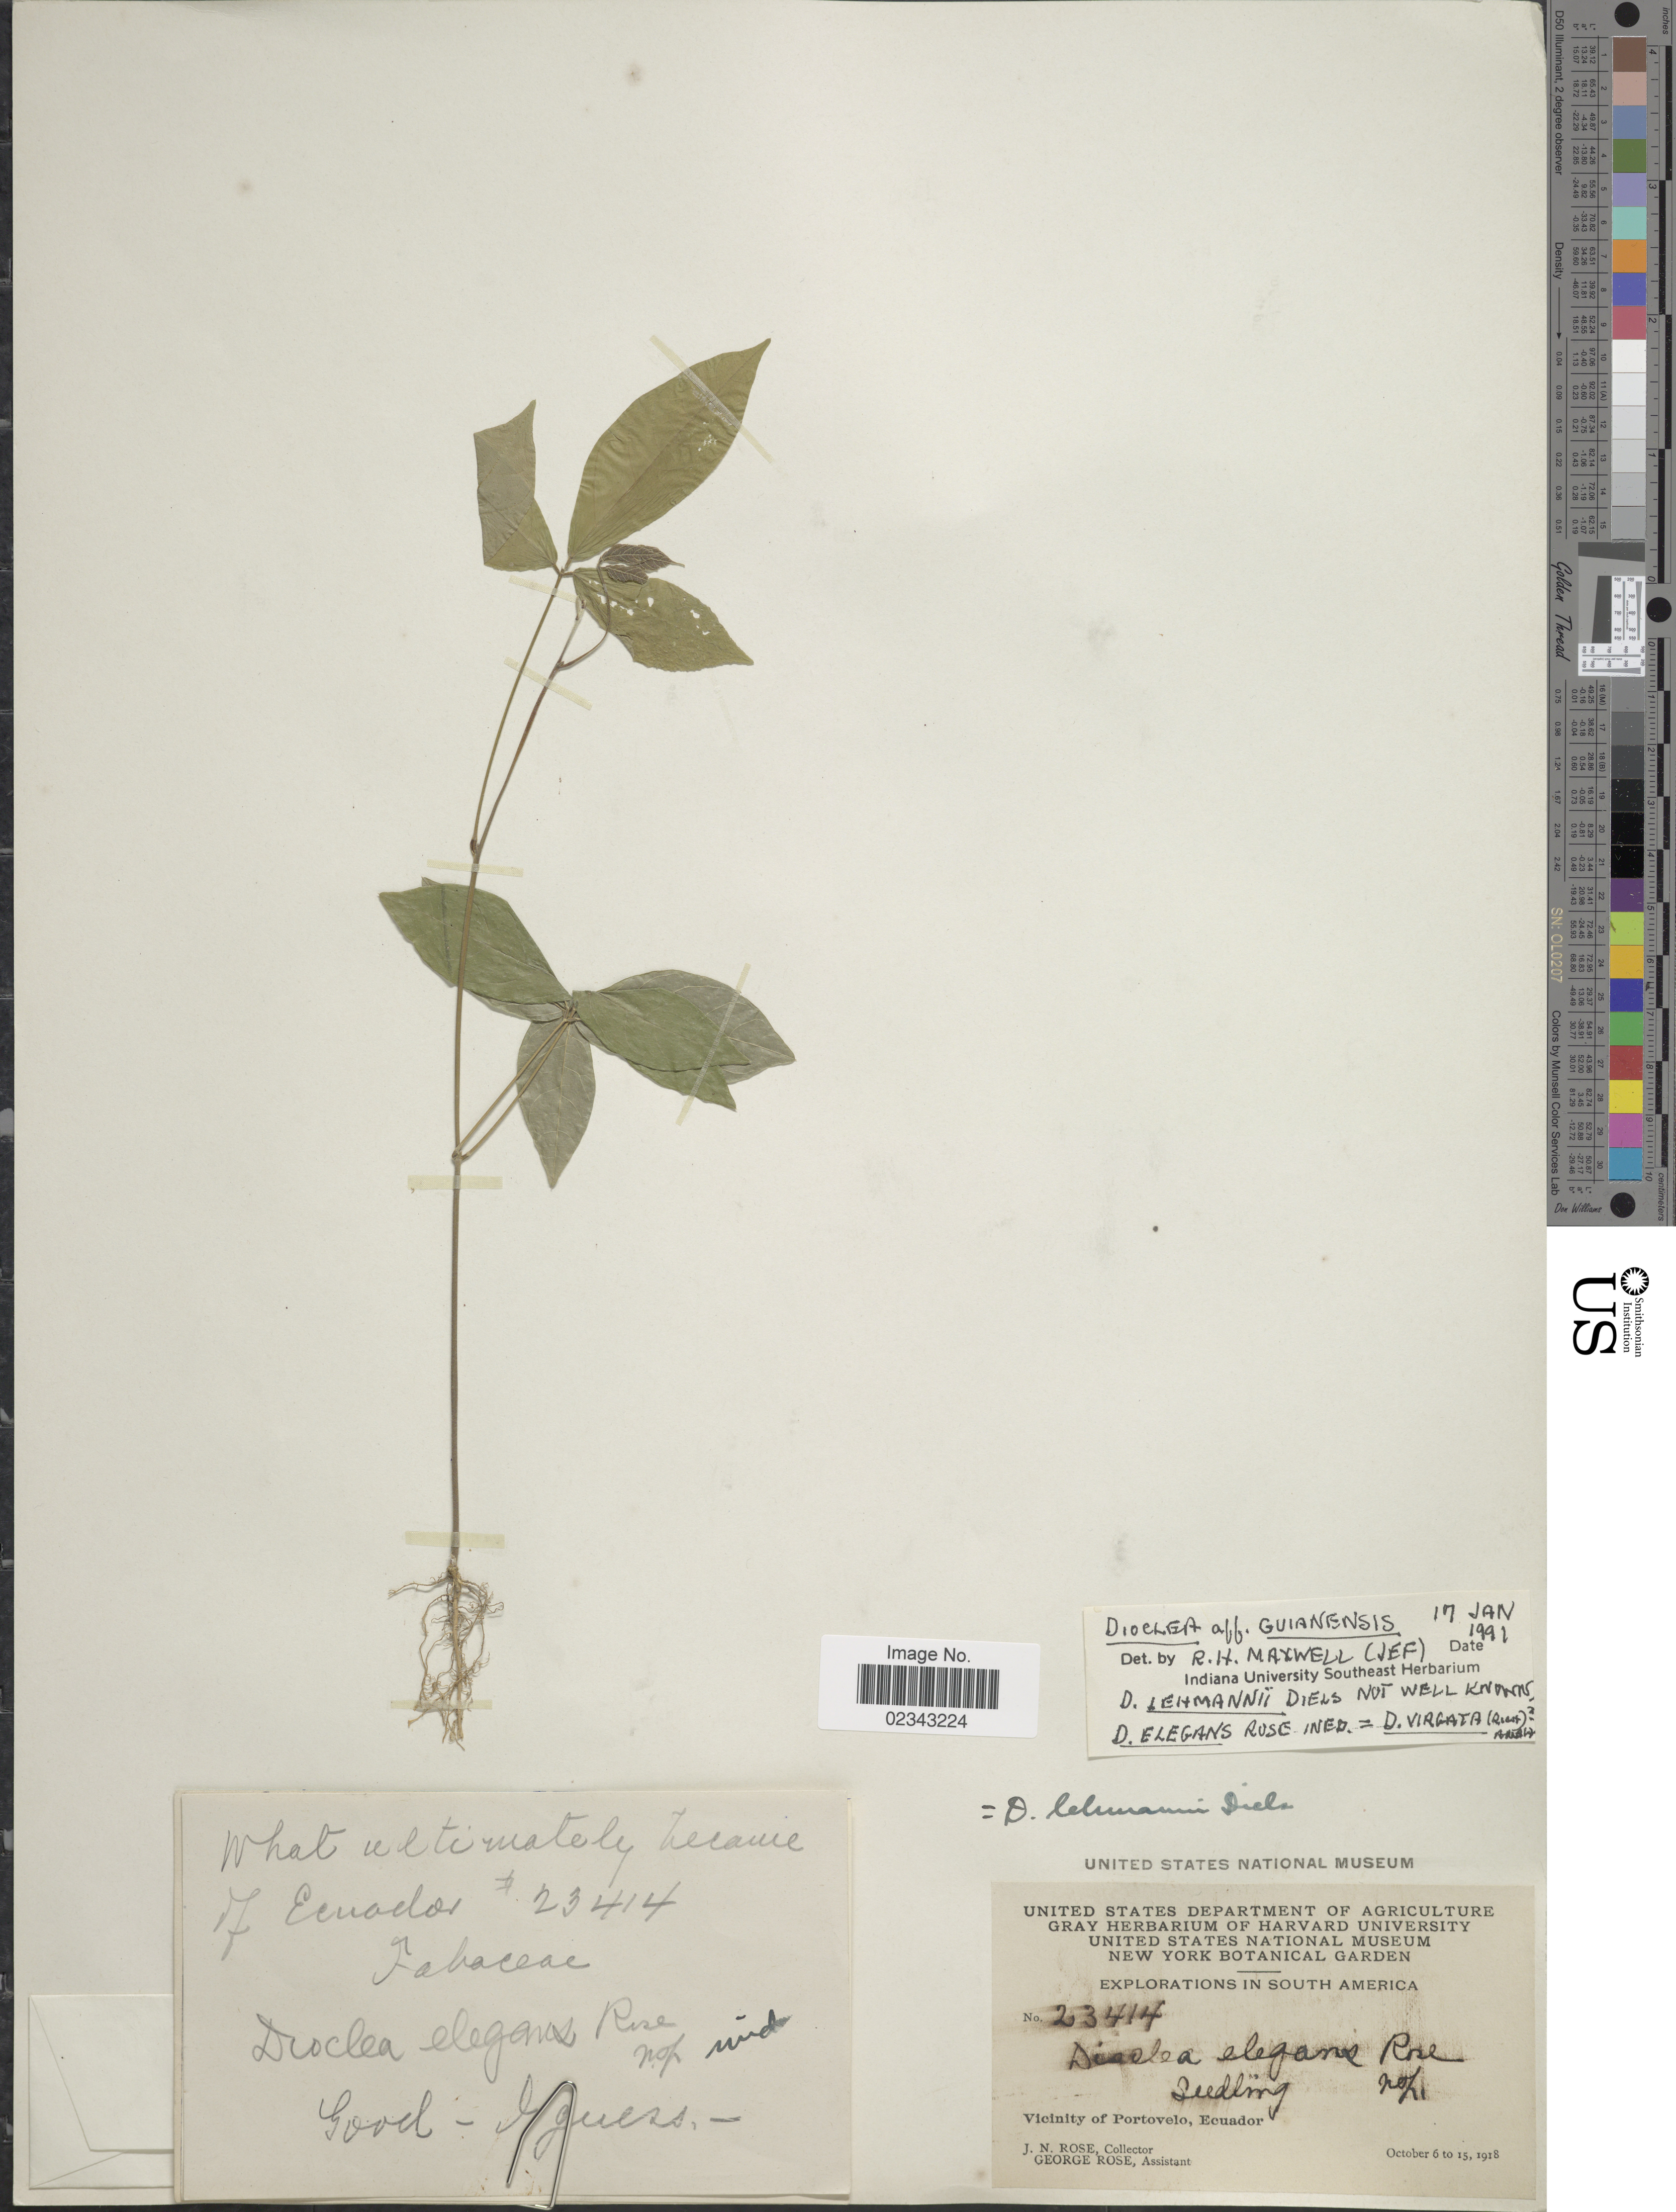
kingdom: Plantae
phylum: Tracheophyta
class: Magnoliopsida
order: Fabales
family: Fabaceae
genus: Dioclea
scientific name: Dioclea guianensis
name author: Benth.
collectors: J. N. Rose & G. Rose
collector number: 23414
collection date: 1918-10-06/1918-10-15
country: Ecuador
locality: Vicinity of Portovelo